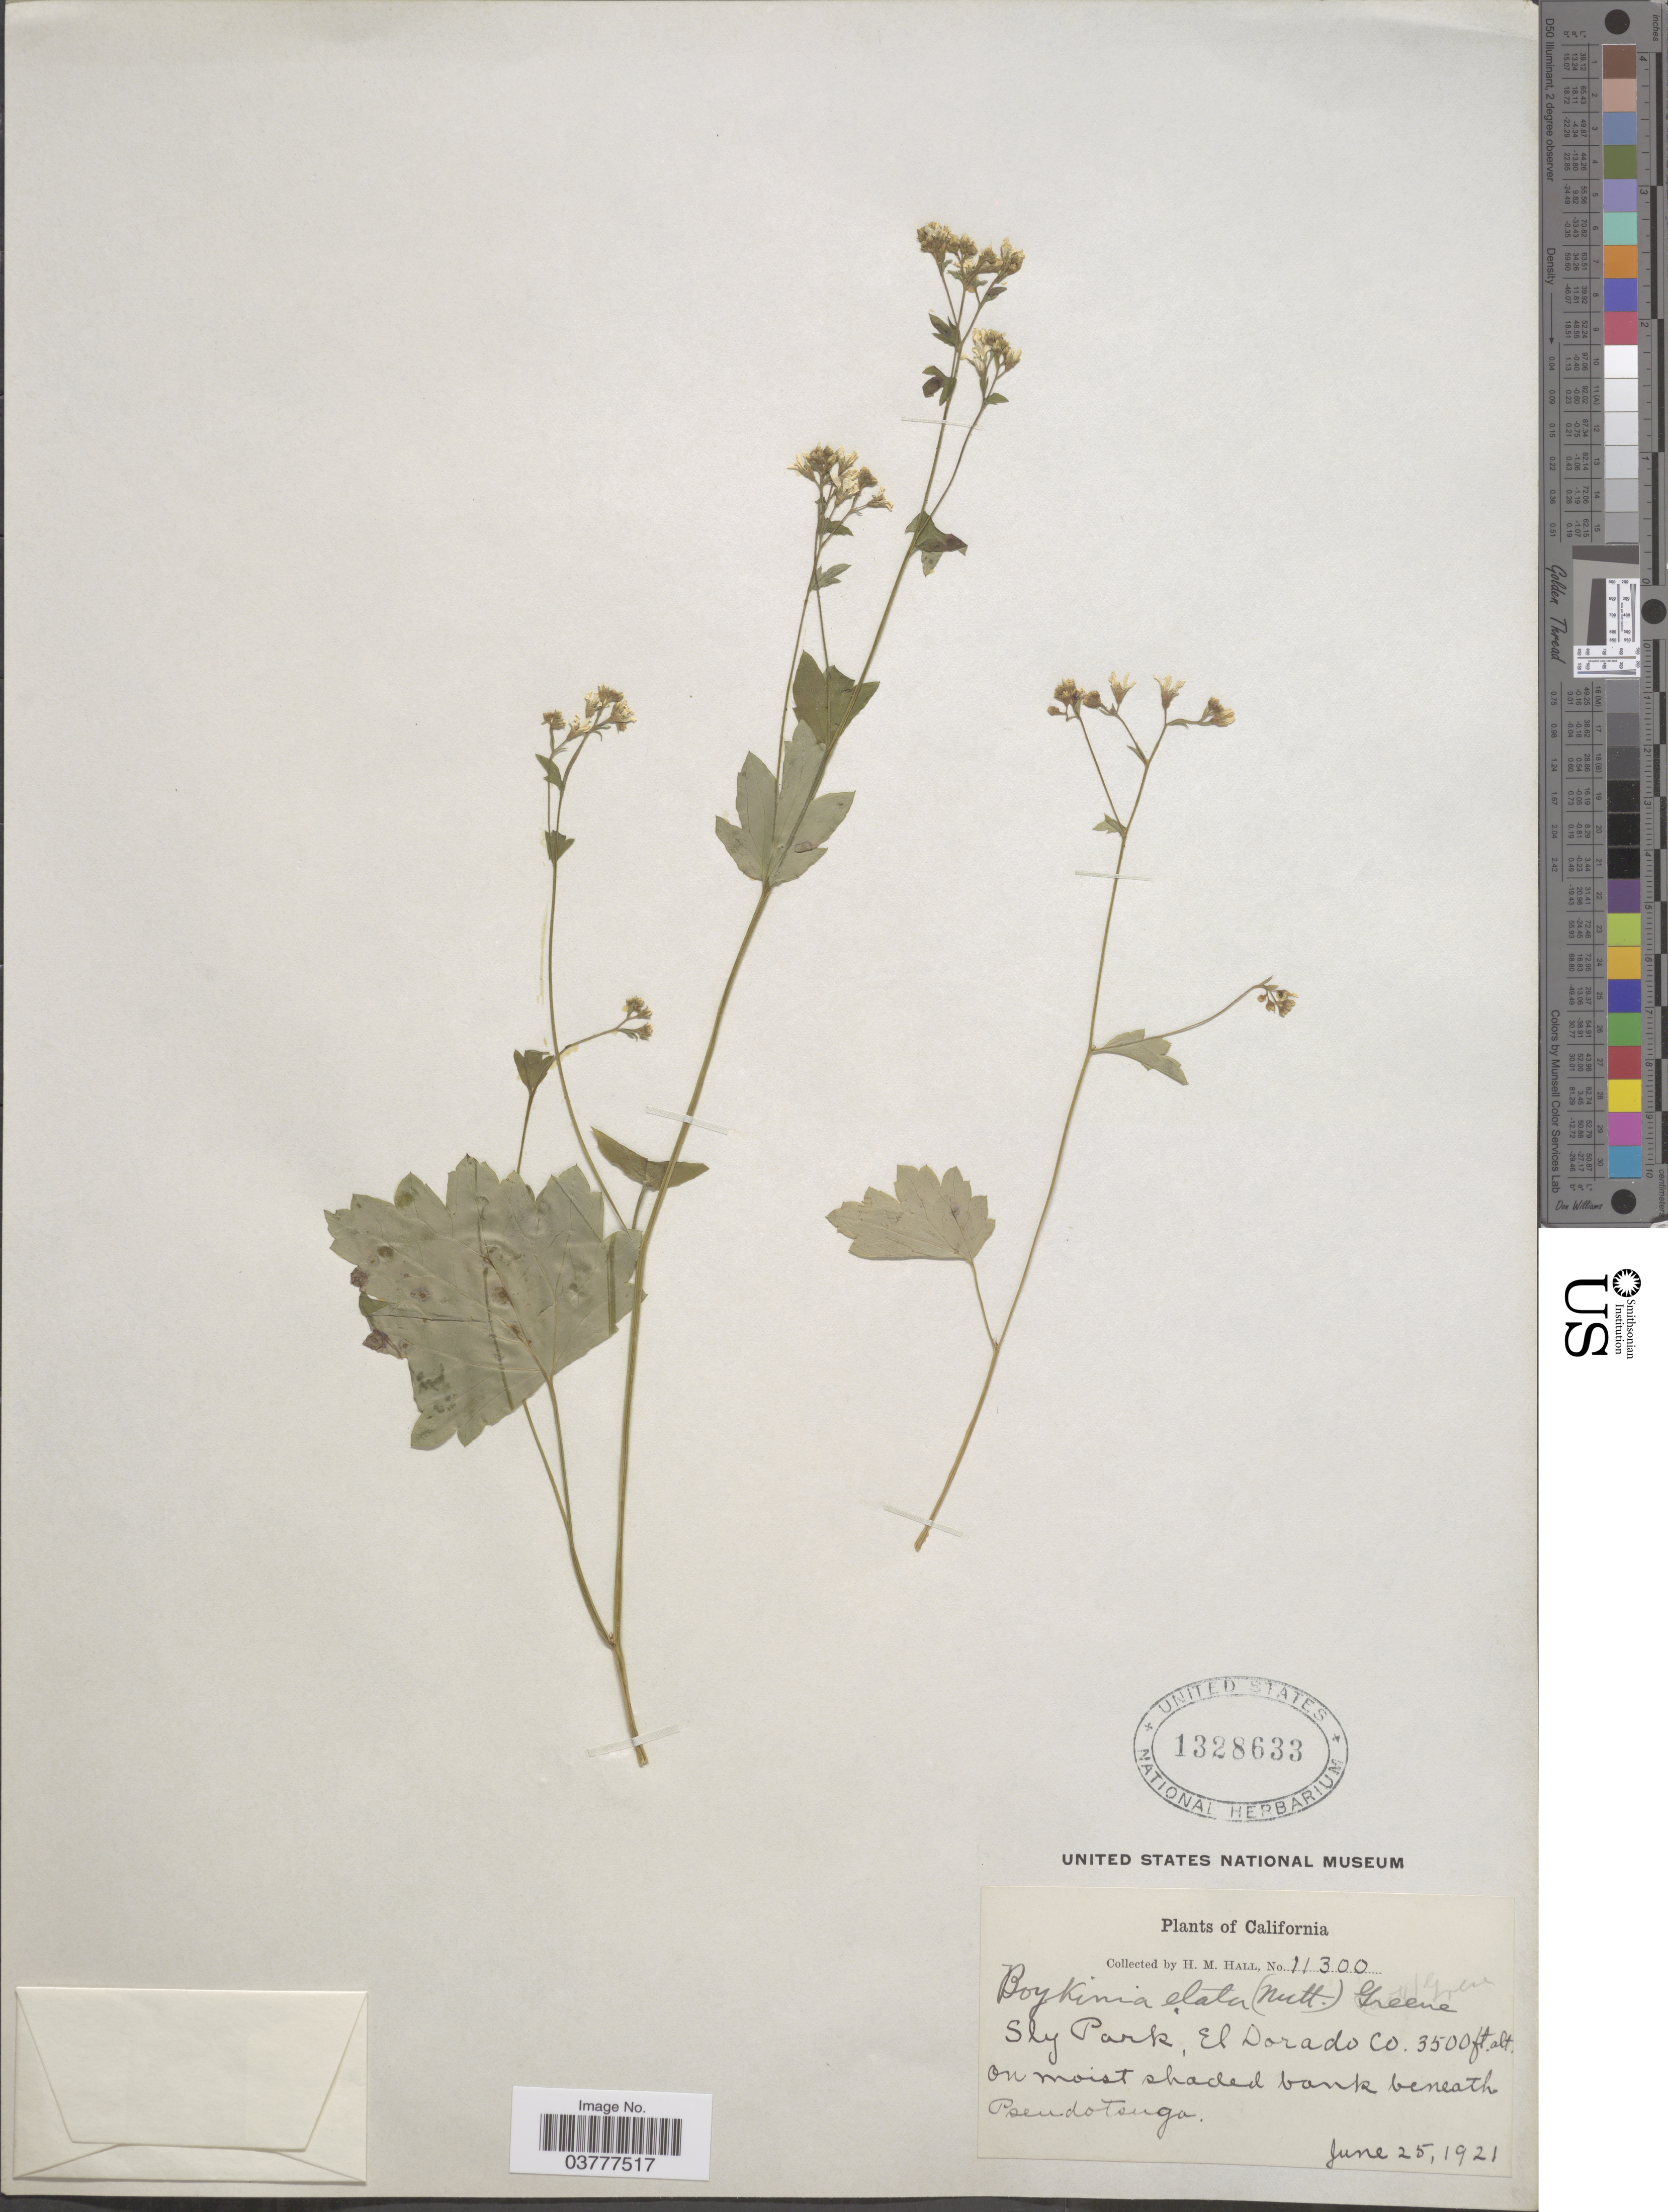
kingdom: Plantae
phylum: Tracheophyta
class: Magnoliopsida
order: Saxifragales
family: Saxifragaceae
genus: Boykinia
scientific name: Boykinia elata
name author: Greene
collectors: H. M. Hall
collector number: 11300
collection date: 1921-06-25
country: United States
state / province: California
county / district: El Dorado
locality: Sly Park, El Dorado Co.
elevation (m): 1067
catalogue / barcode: US 1328633